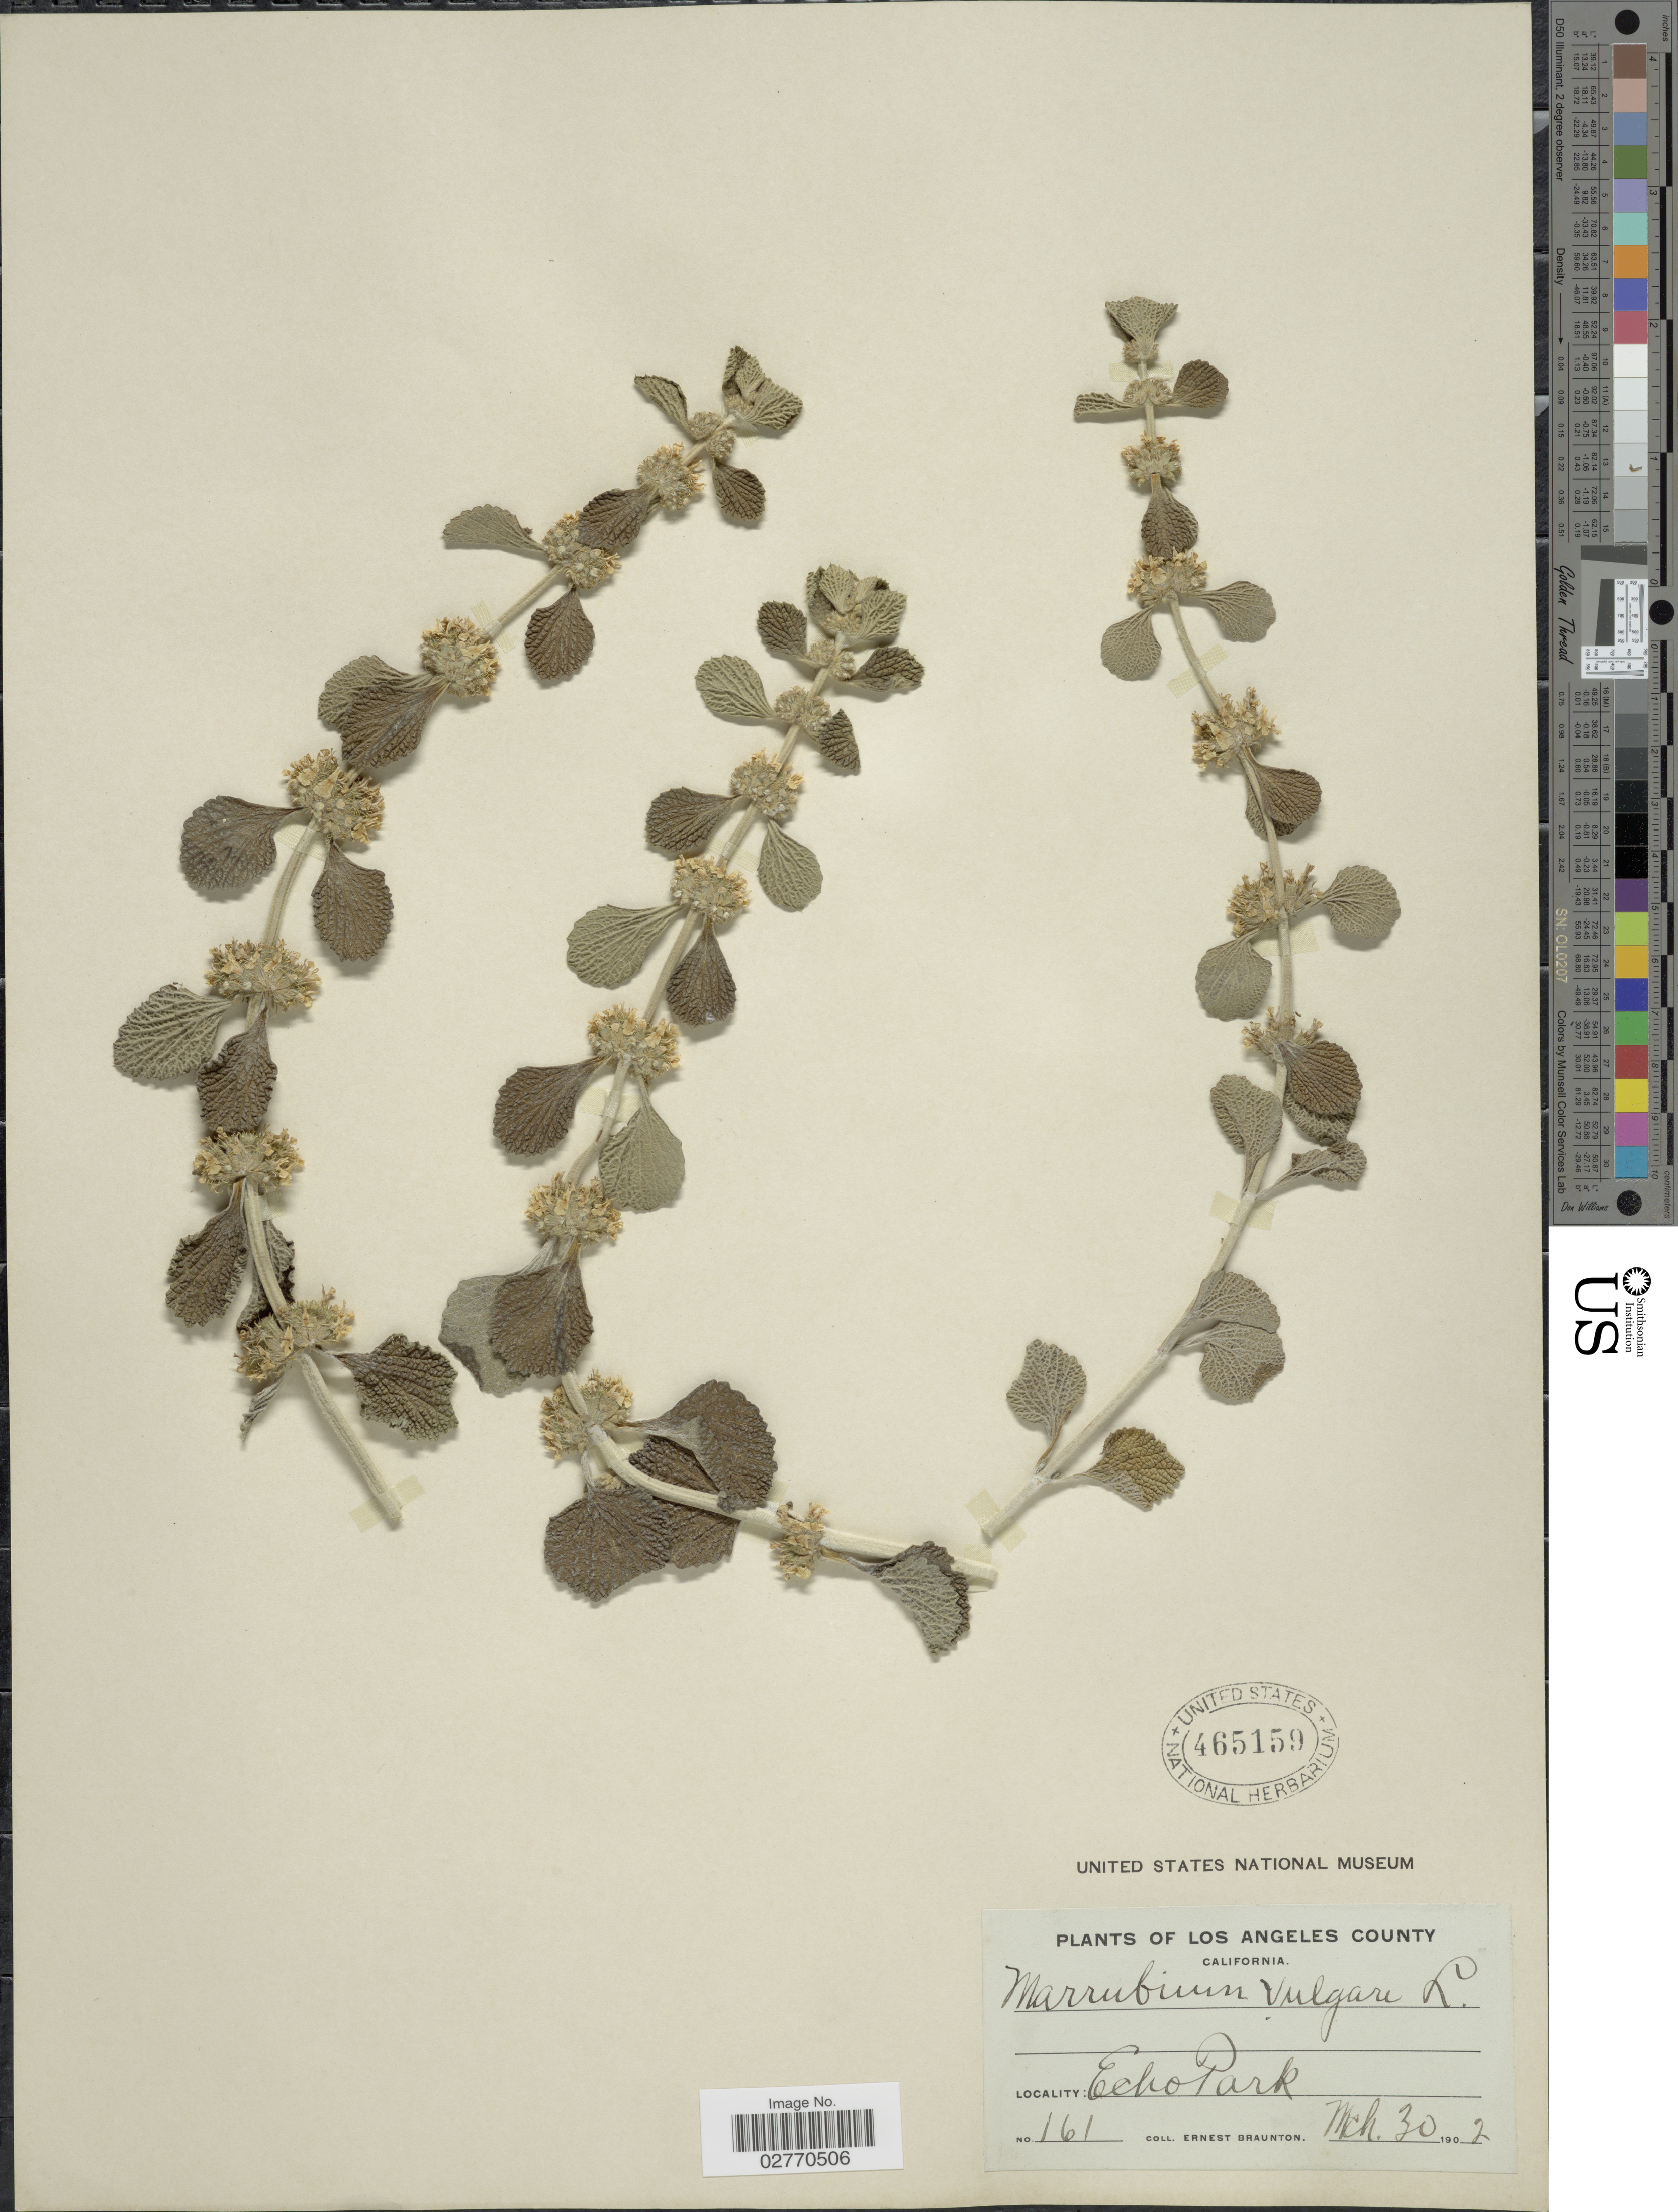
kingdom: Plantae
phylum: Tracheophyta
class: Magnoliopsida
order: Lamiales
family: Lamiaceae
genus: Marrubium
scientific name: Marrubium vulgare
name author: L.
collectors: E. Braunton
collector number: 161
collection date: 1902-03-30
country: United States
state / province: California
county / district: Los Angeles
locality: Los Angeles County, Echo Park.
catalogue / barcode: US 465159